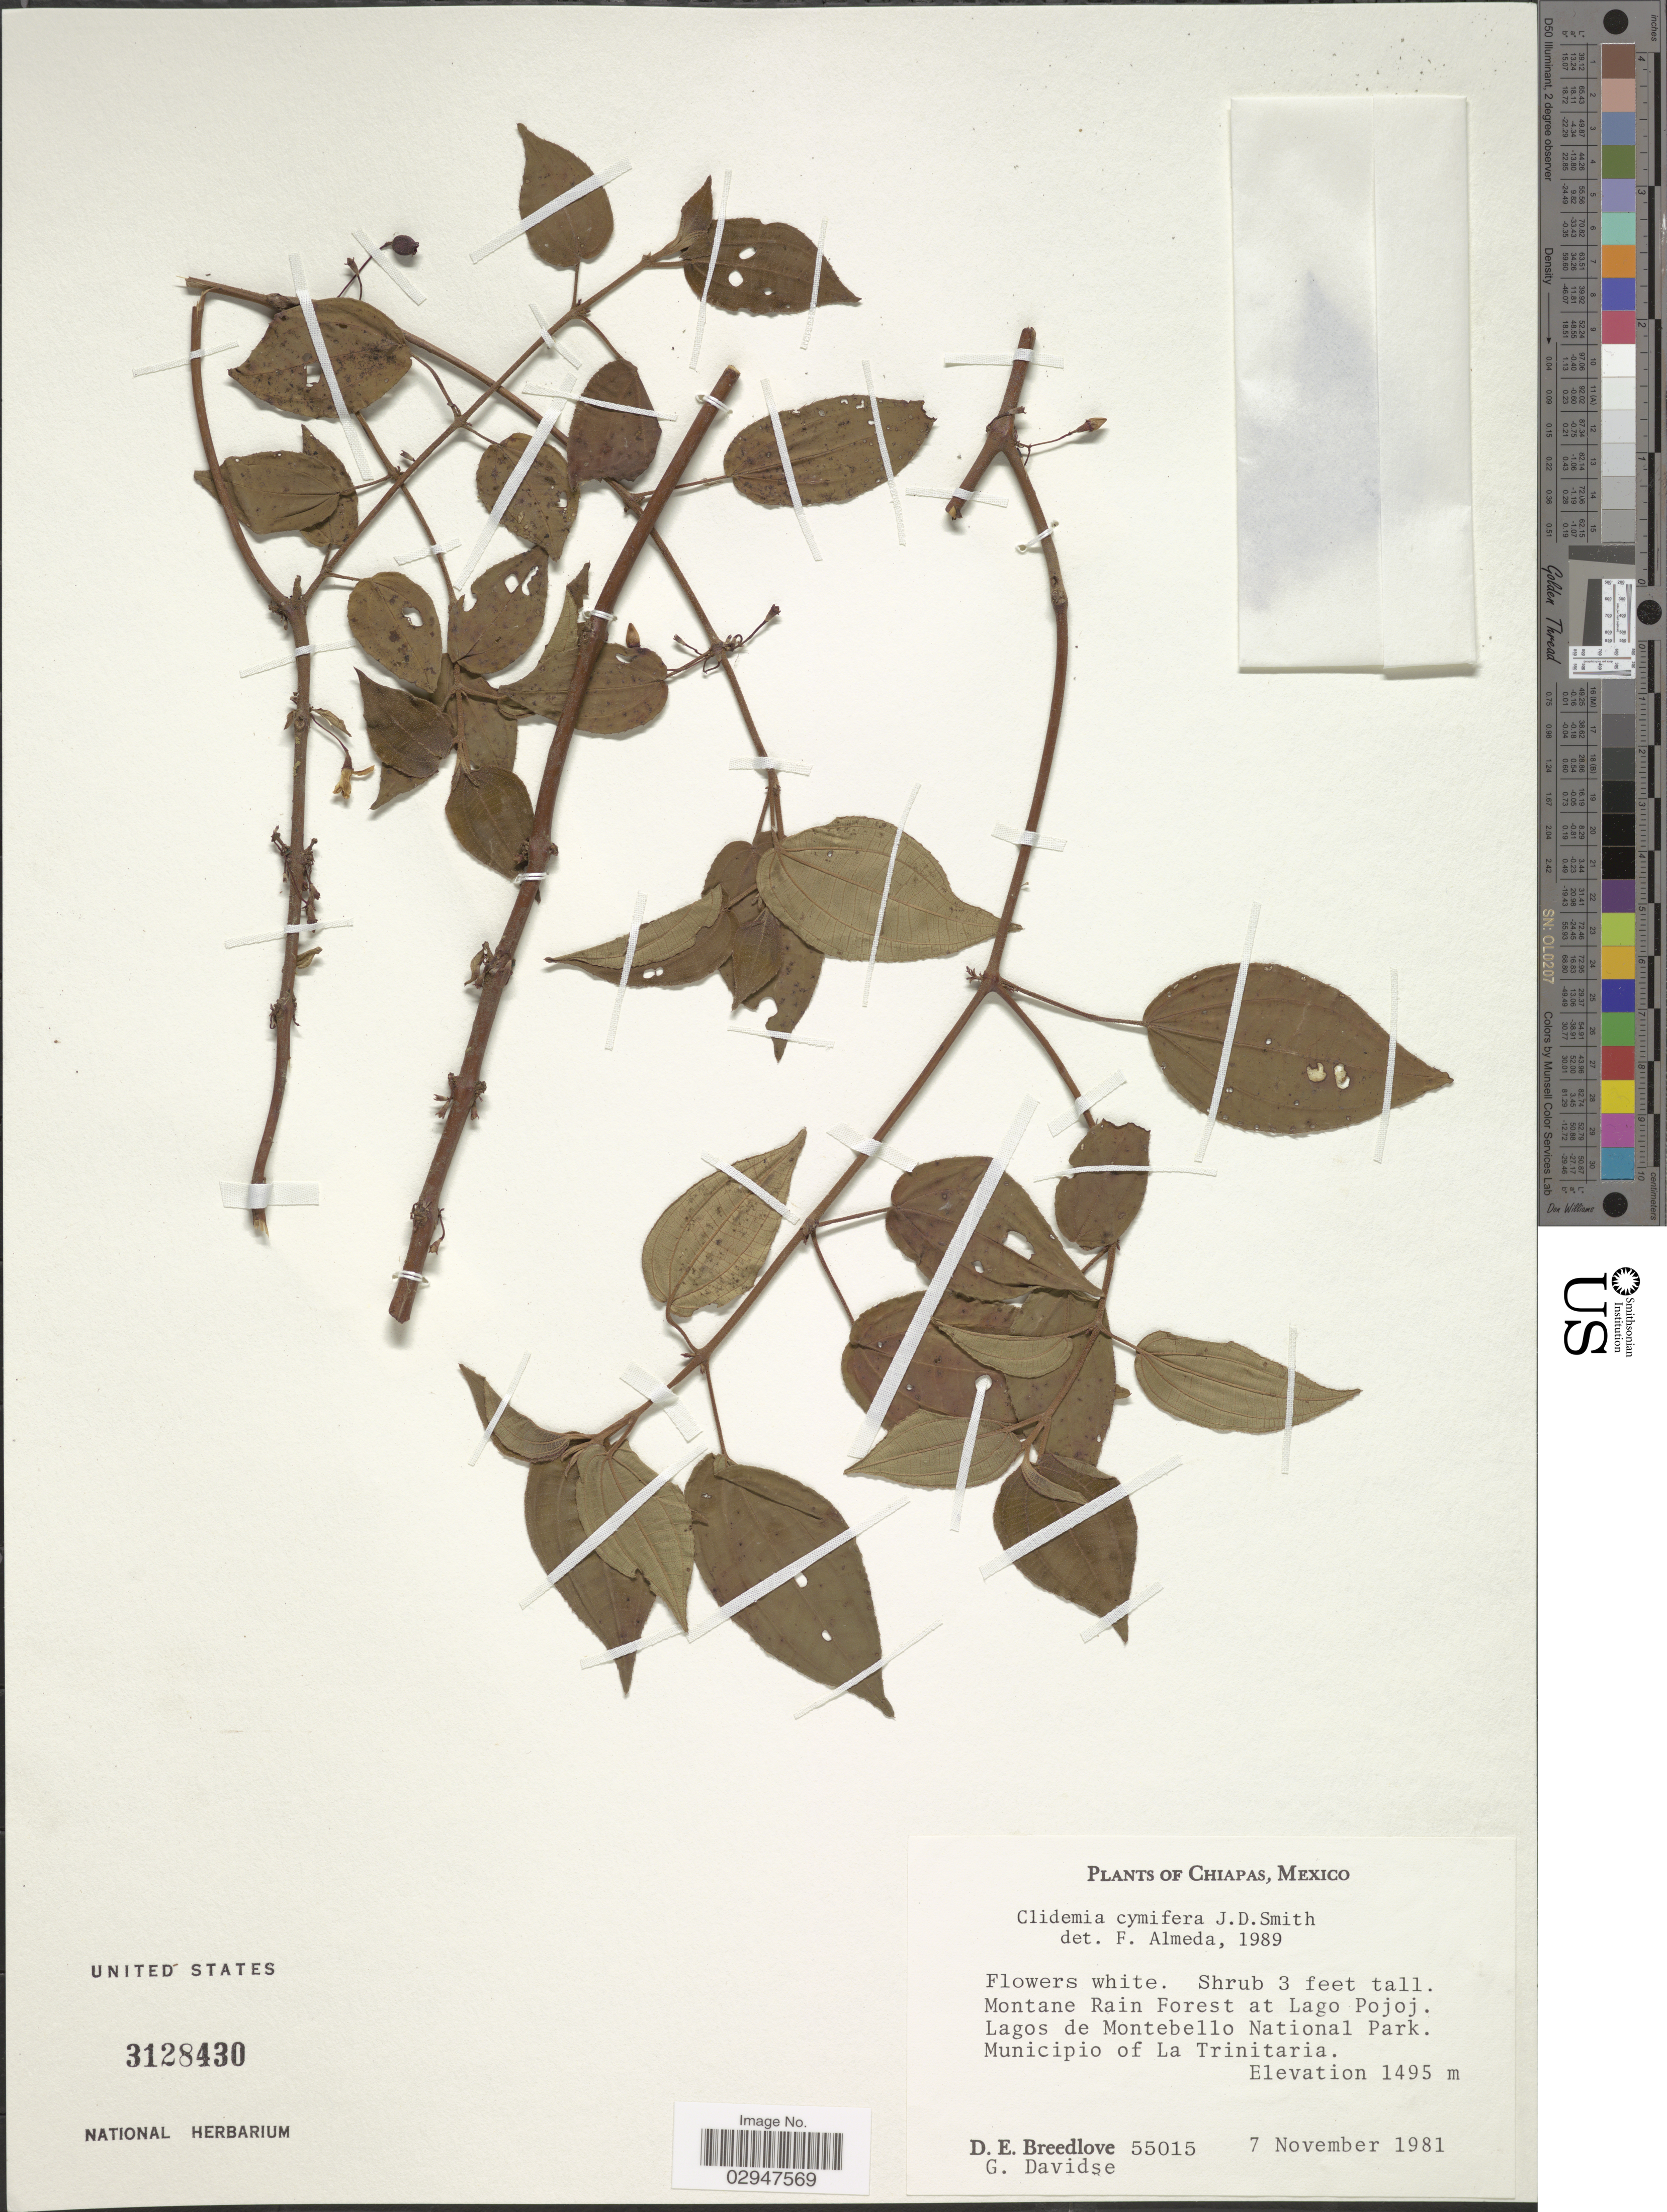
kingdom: Plantae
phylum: Tracheophyta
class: Magnoliopsida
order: Myrtales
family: Melastomataceae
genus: Clidemia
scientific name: Clidemia cymifera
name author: Donn. Sm.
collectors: D. E. Breedlove & G. Davidse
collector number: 55015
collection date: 1981-11-07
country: Mexico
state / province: Chiapas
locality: Montane Rain Forest at Lago Pojoj. Lagos de Montebello National Park. Municipio of La Trinitaria.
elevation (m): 1495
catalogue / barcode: US 3128430